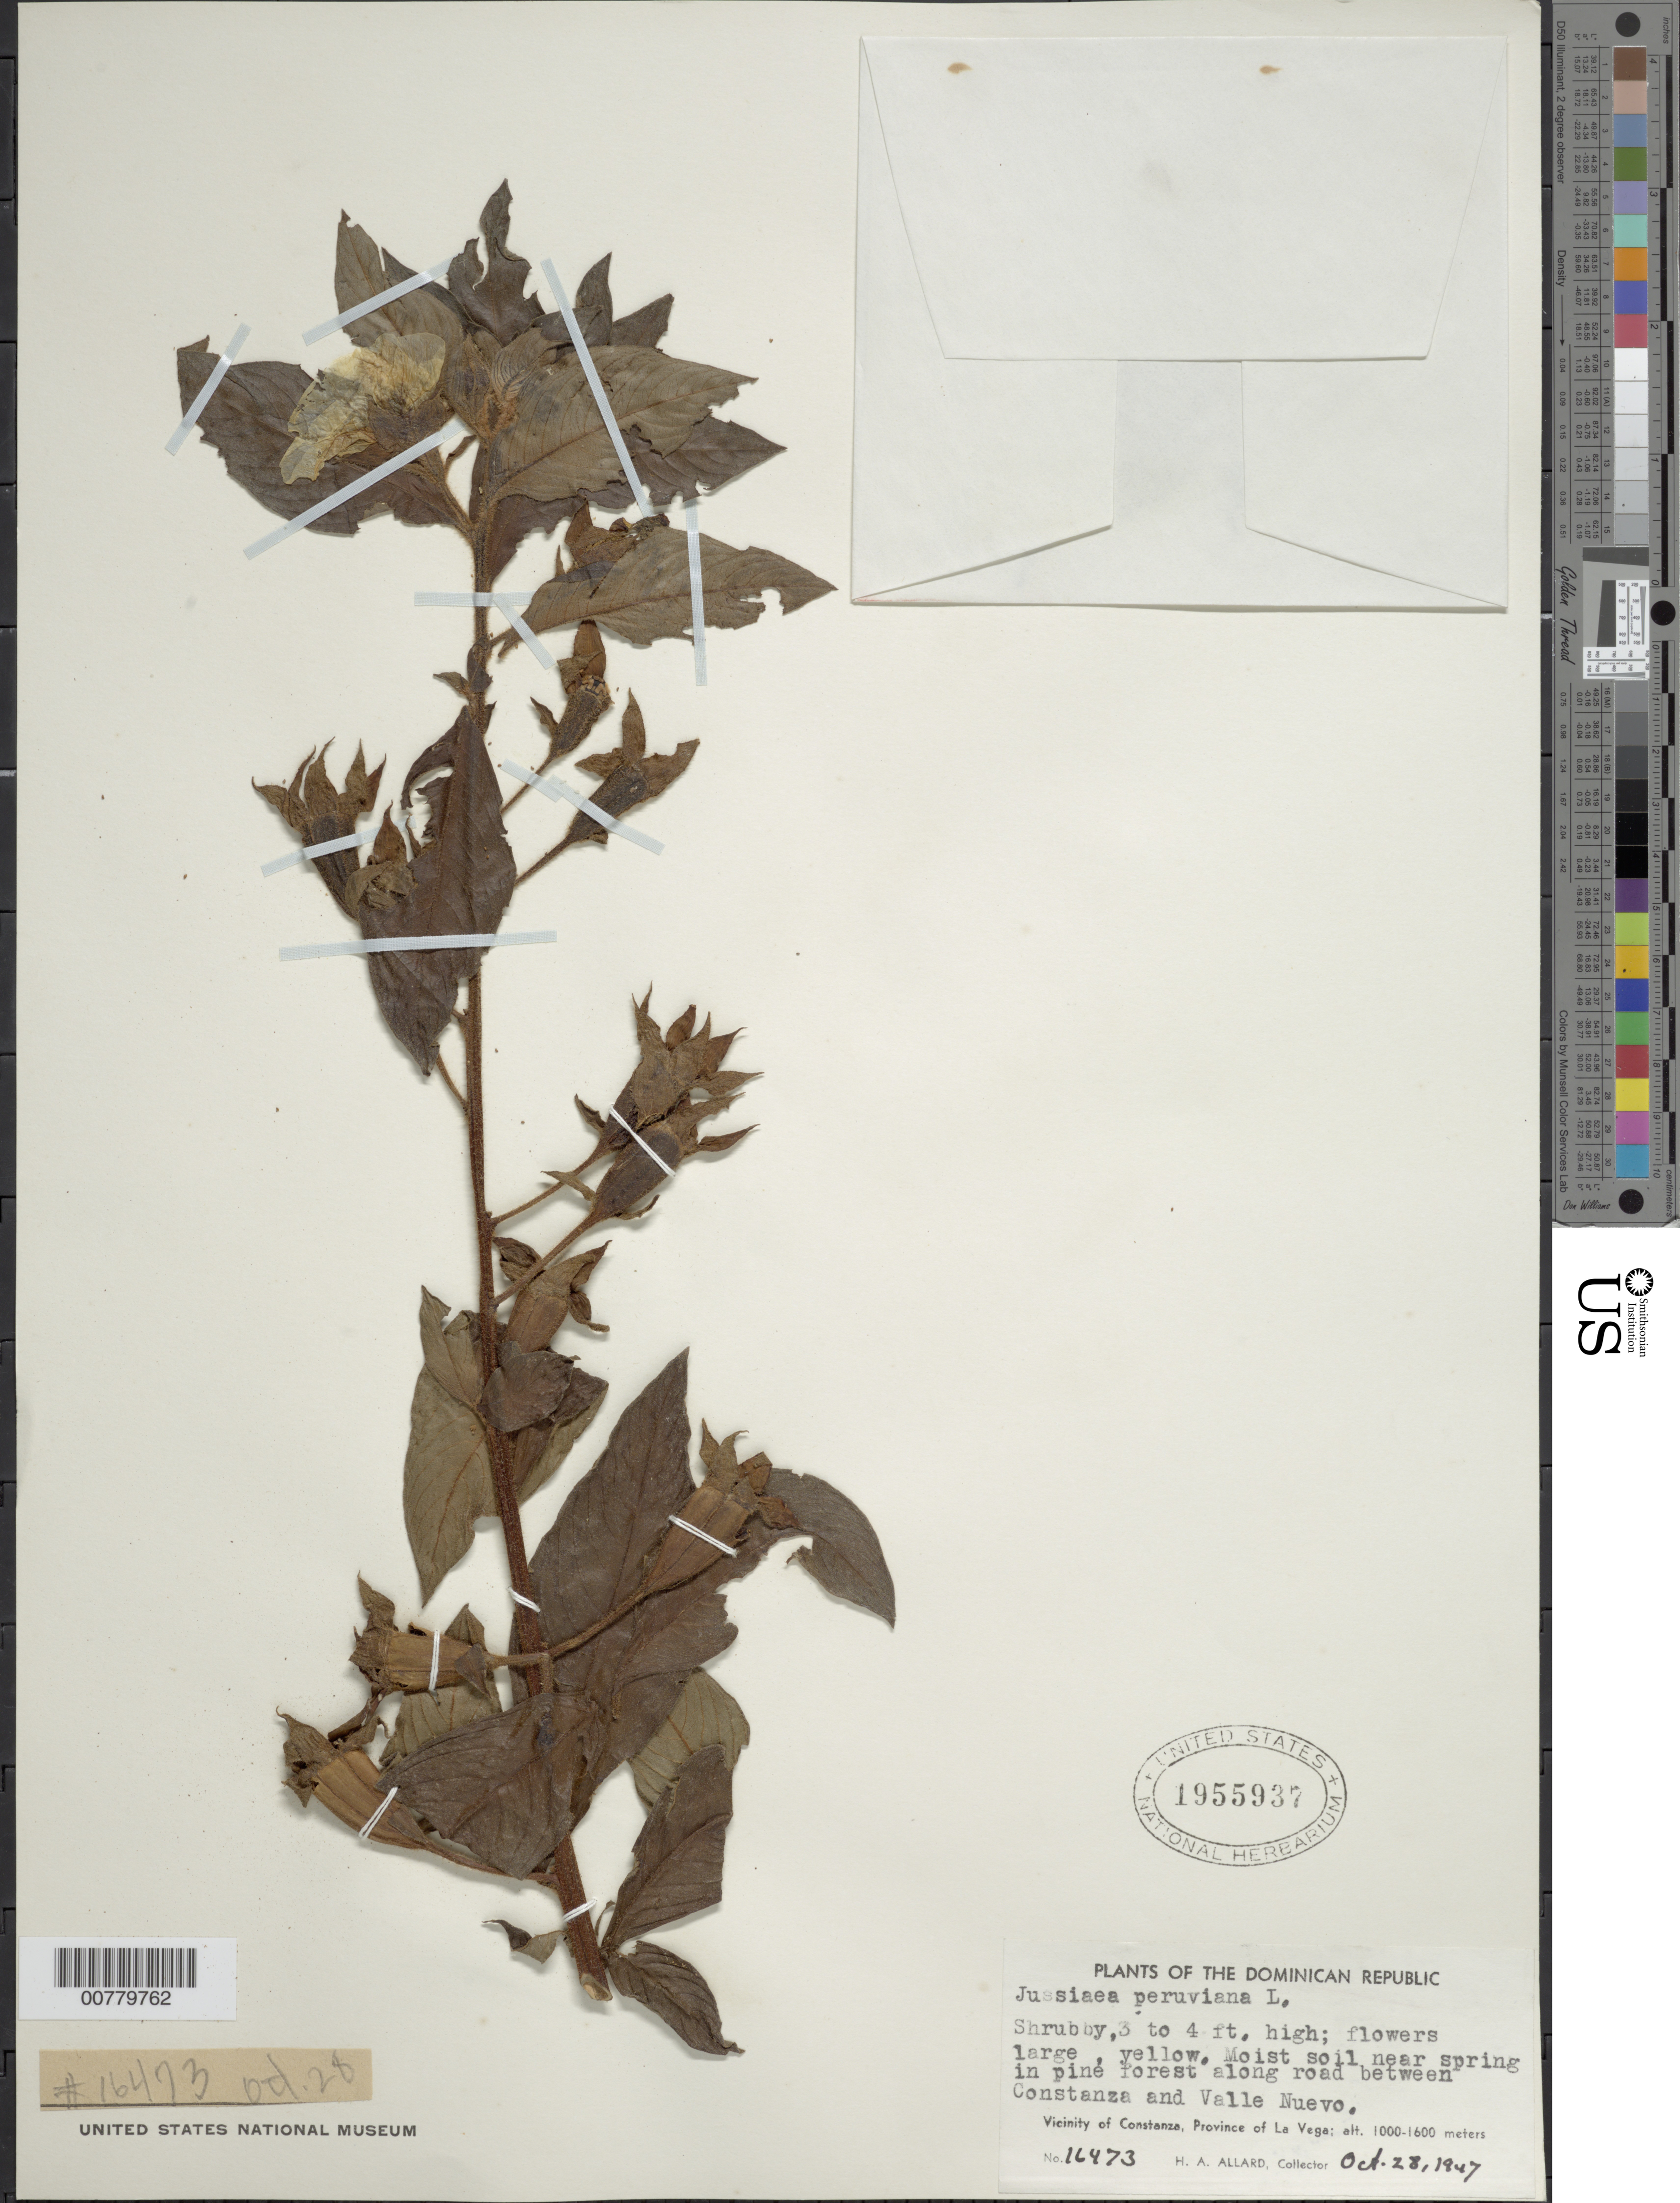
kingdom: Plantae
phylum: Tracheophyta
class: Magnoliopsida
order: Myrtales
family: Onagraceae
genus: Ludwigia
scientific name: Ludwigia peruviana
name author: (L.) H. Hara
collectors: H. A. Allard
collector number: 16473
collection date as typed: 28 Oct 1947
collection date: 1947-10-28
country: Dominican Republic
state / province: La Vega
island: Hispaniola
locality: Vicinity of Constanza, along road between Constanza and Valle Nuevo.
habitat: Moist soil near spring in pine forest.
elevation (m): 1000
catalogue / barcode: US 1955937